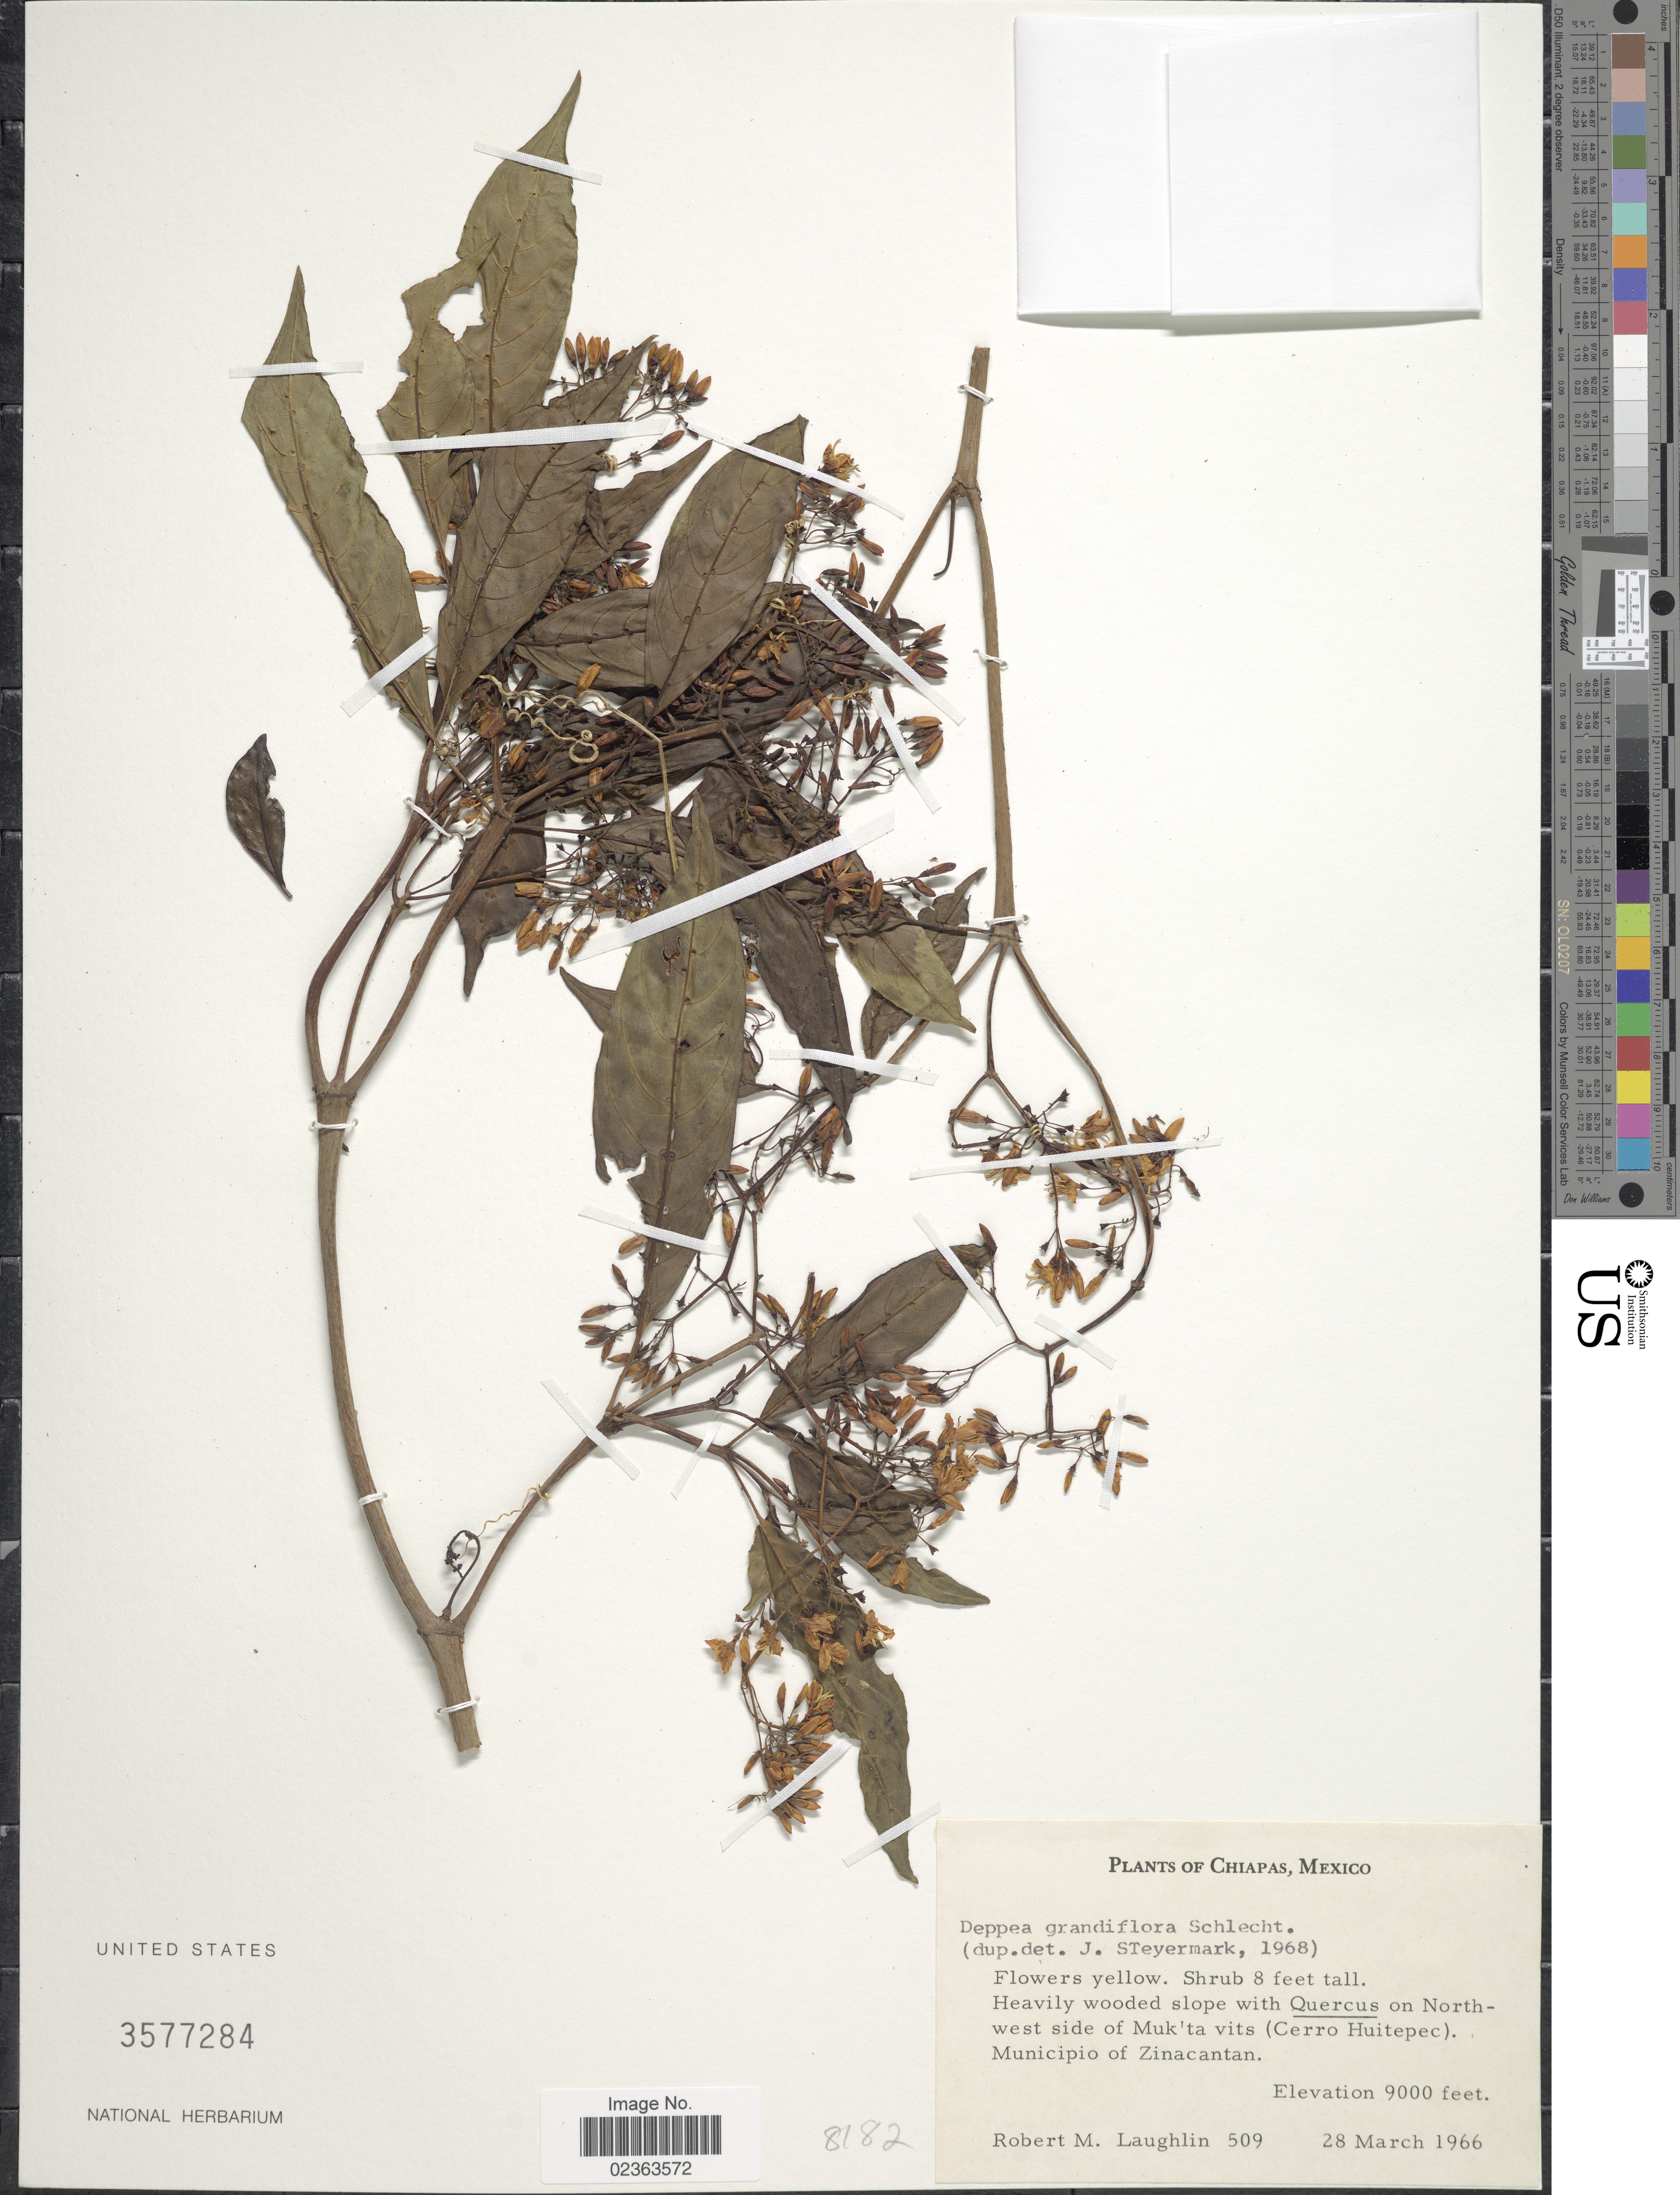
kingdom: Plantae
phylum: Tracheophyta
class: Magnoliopsida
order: Gentianales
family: Rubiaceae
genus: Deppea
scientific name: Deppea grandiflora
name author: Schltdl.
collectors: R. M. Laughlin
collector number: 509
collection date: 1966-03-28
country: Mexico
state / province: Chiapas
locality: Heavily wooded slope with Quercus on Northwest side of Muk'ta vits (Cerro Huitepec). Municipio of Zinacantan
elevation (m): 2743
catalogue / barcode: US 3577284